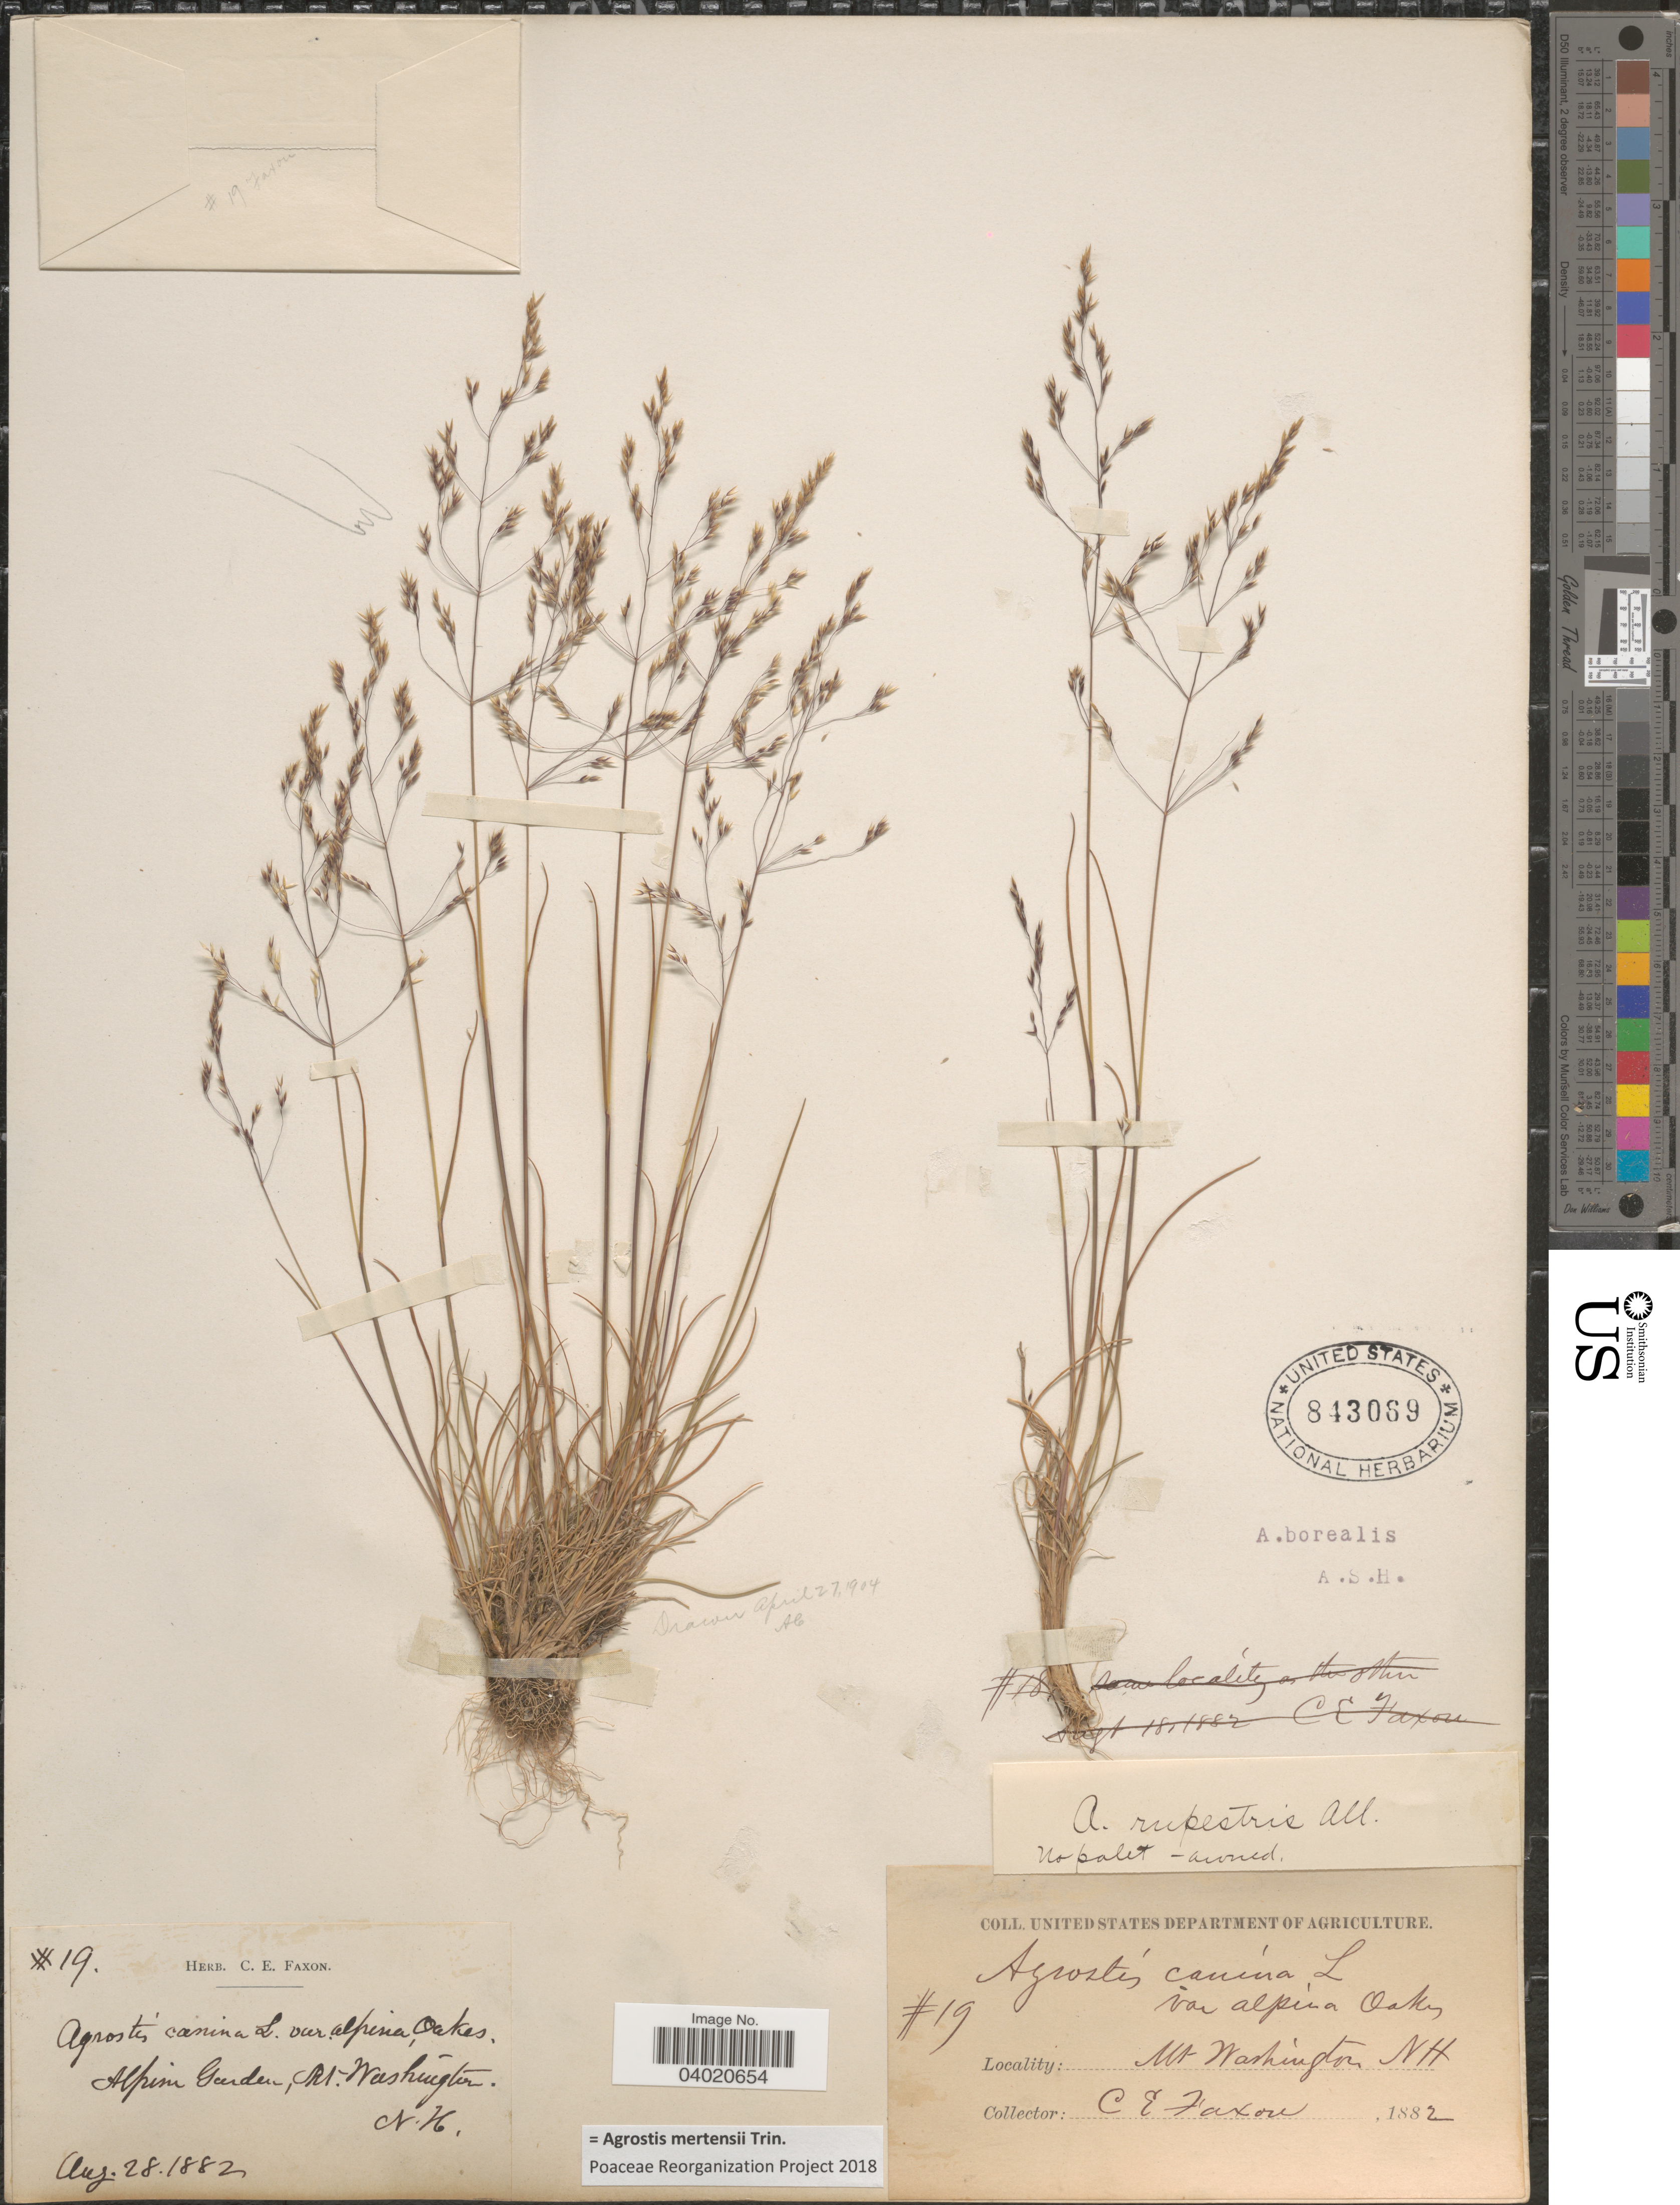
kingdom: Plantae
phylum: Tracheophyta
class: Liliopsida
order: Poales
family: Poaceae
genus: Agrostis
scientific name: Agrostis mertensii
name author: Trin.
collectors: C. Faxon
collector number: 19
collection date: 1882-08-28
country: United States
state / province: New Hampshire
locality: Alpine Garden, Mt. Washington.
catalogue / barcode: US 843069